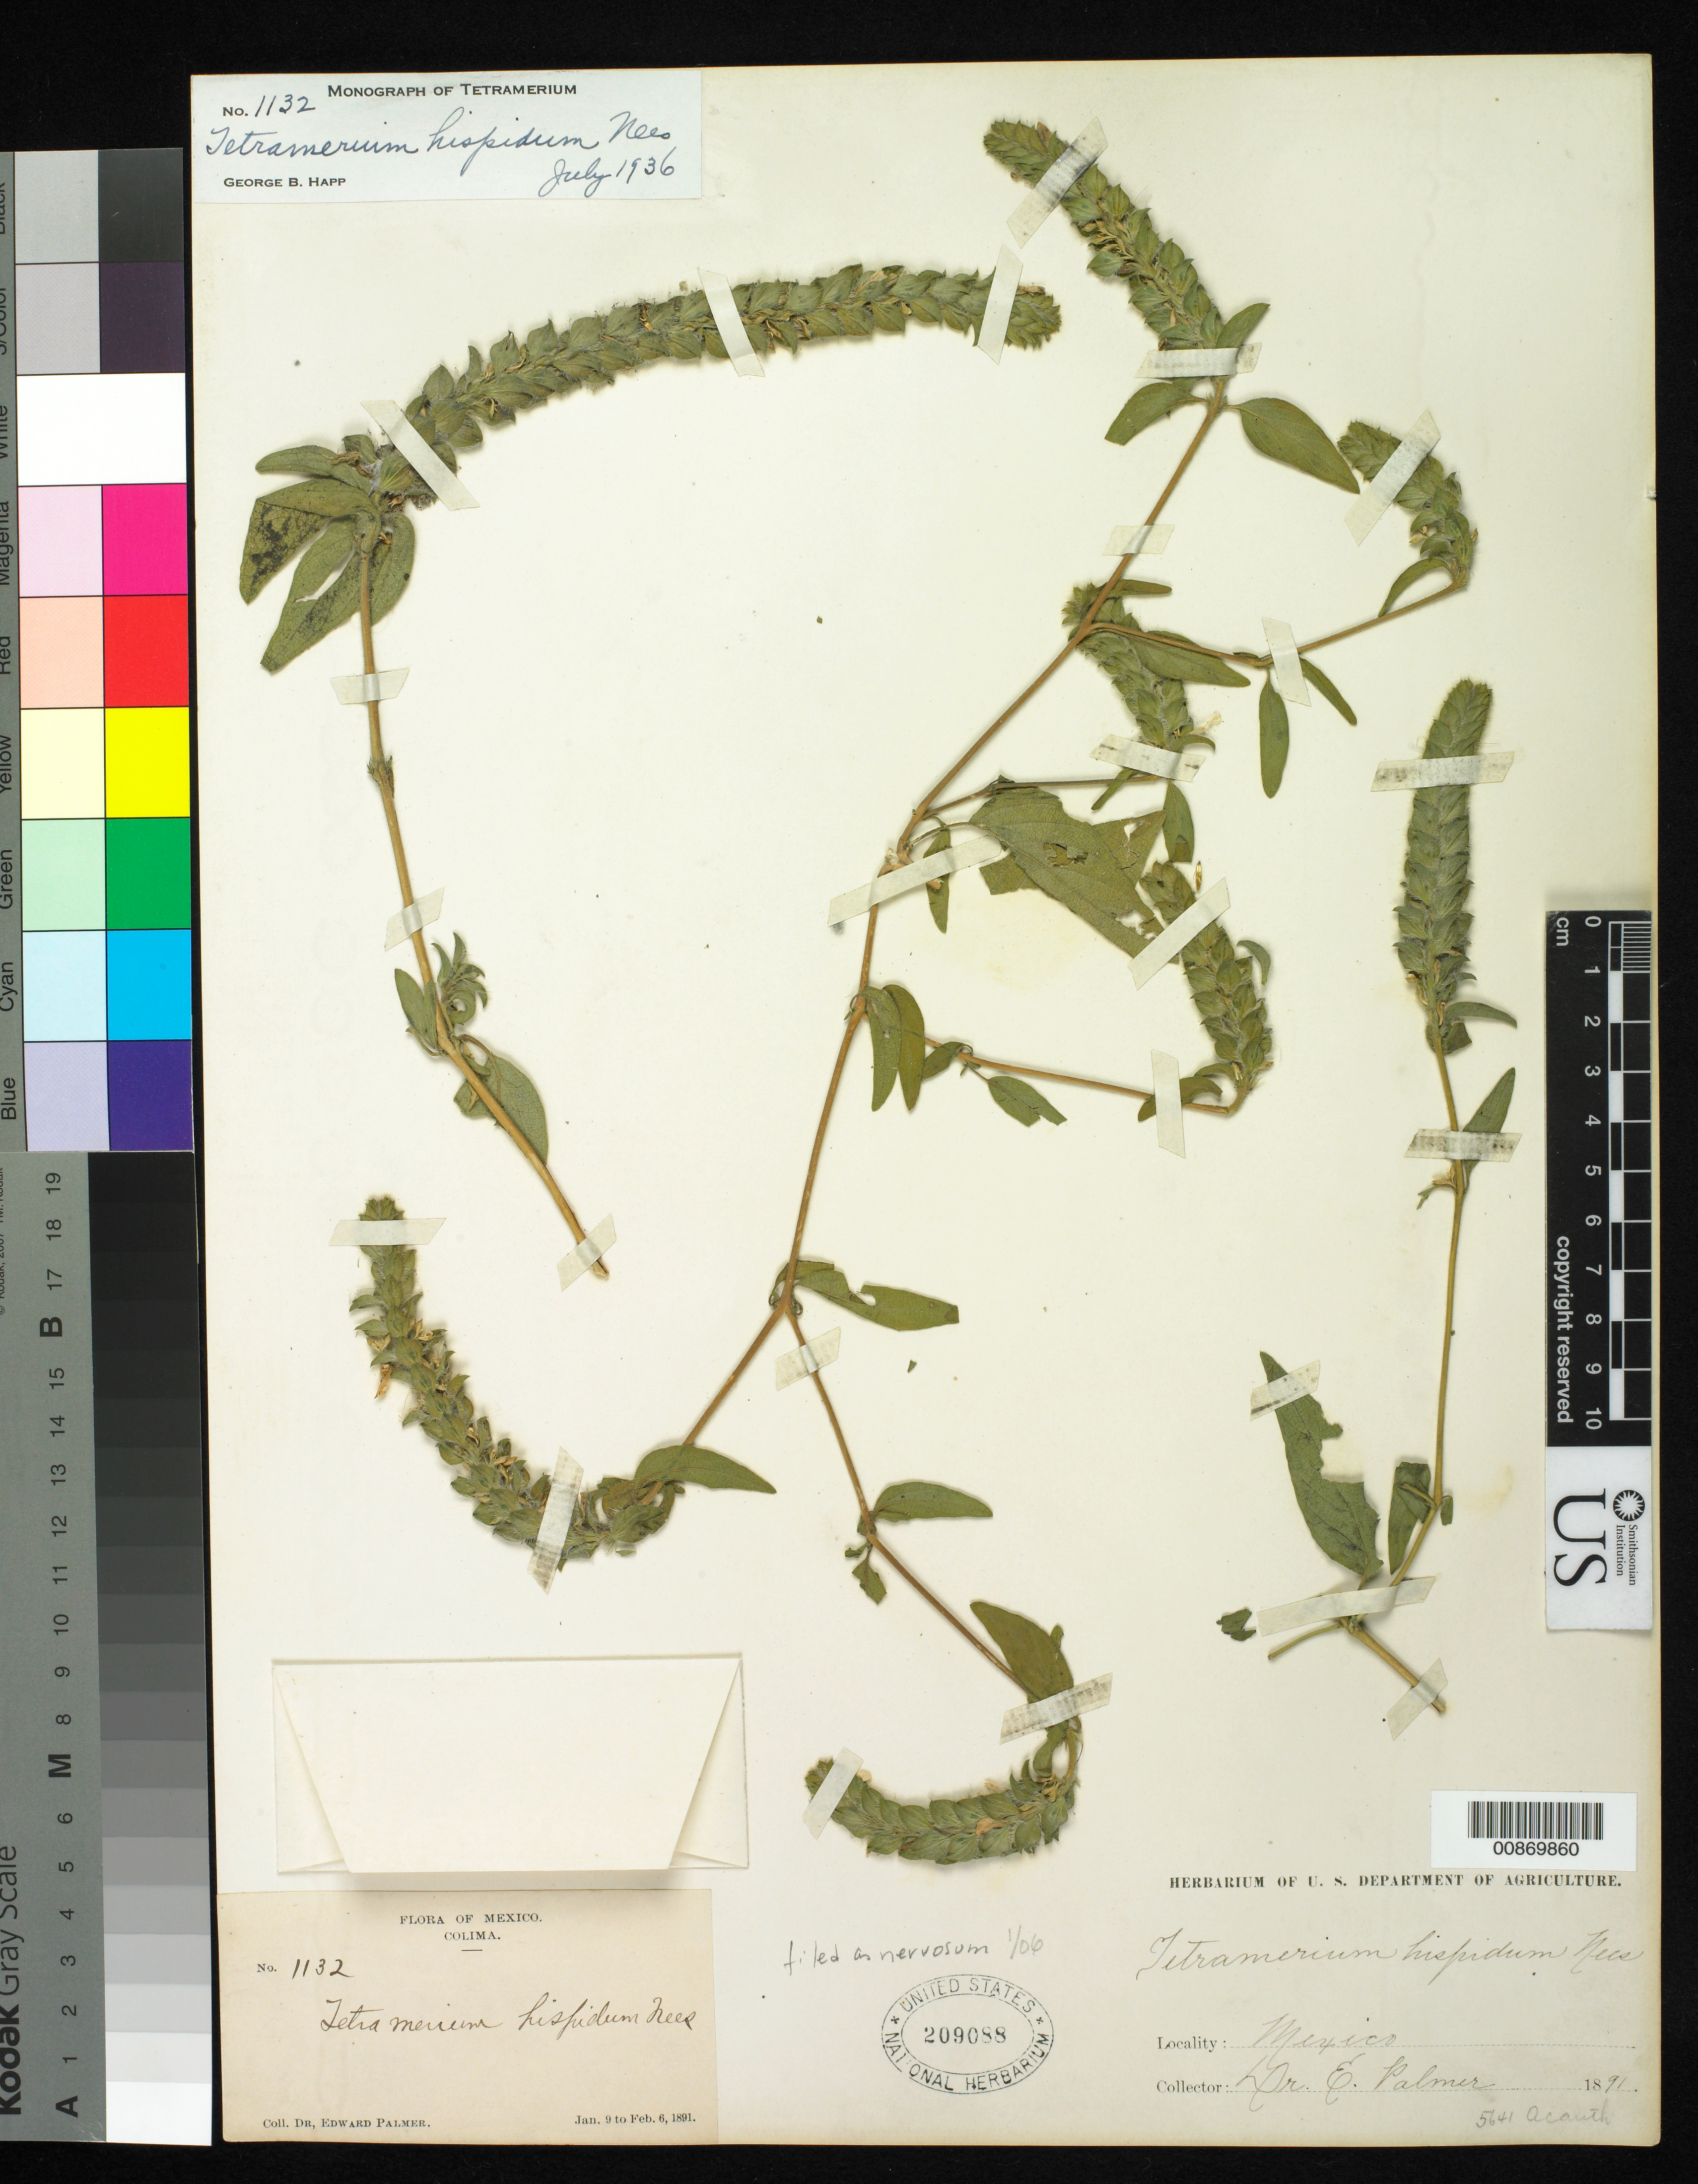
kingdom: Plantae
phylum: Tracheophyta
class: Magnoliopsida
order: Lamiales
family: Acanthaceae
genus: Tetramerium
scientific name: Tetramerium nervosum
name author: Nees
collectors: E. Palmer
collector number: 1132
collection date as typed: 09 Jan 1891 to 06 Feb 1891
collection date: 1891-01-09/1891-02-06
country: Mexico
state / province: Colima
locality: Colima.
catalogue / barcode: US 209088